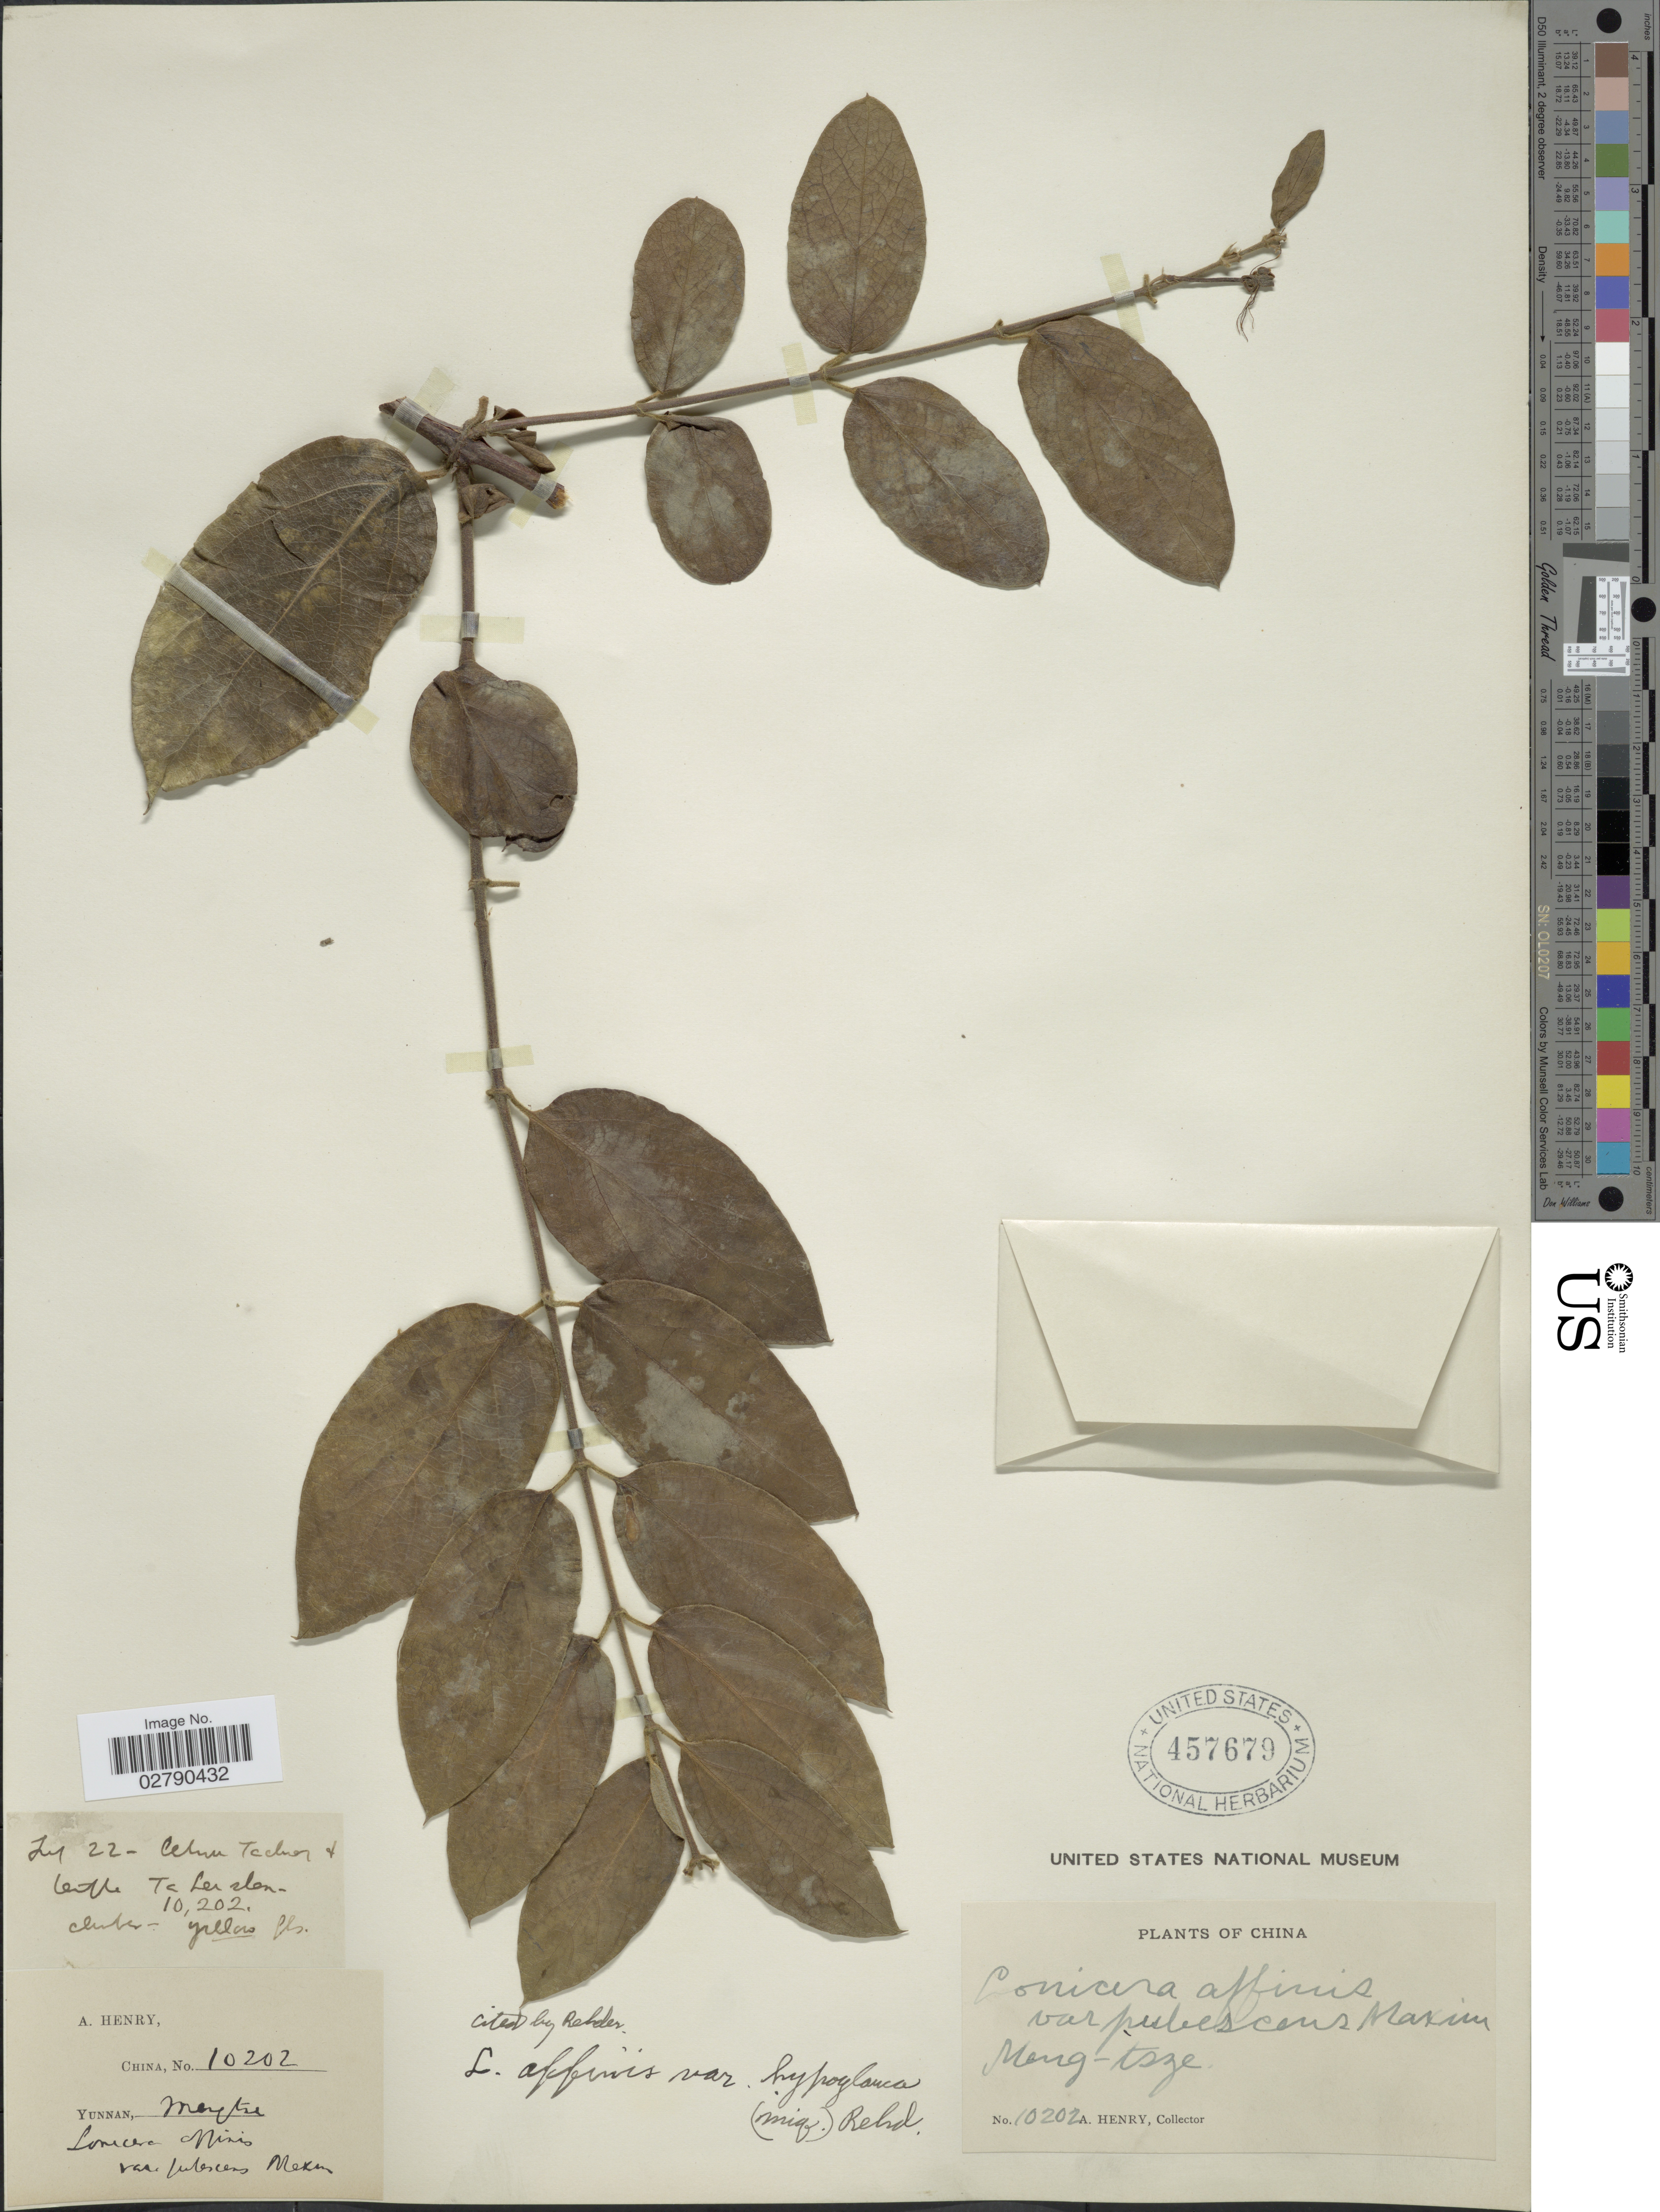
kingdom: Plantae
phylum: Tracheophyta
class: Magnoliopsida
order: Dipsacales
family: Caprifoliaceae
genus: Lonicera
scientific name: Lonicera affinis var. hypoglauca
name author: (Miq.) Rehder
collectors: A. Henry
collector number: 10202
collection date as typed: Transcribed d/m/y: /7/22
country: China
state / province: Yunnan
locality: Meng-tsze.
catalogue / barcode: US 457679